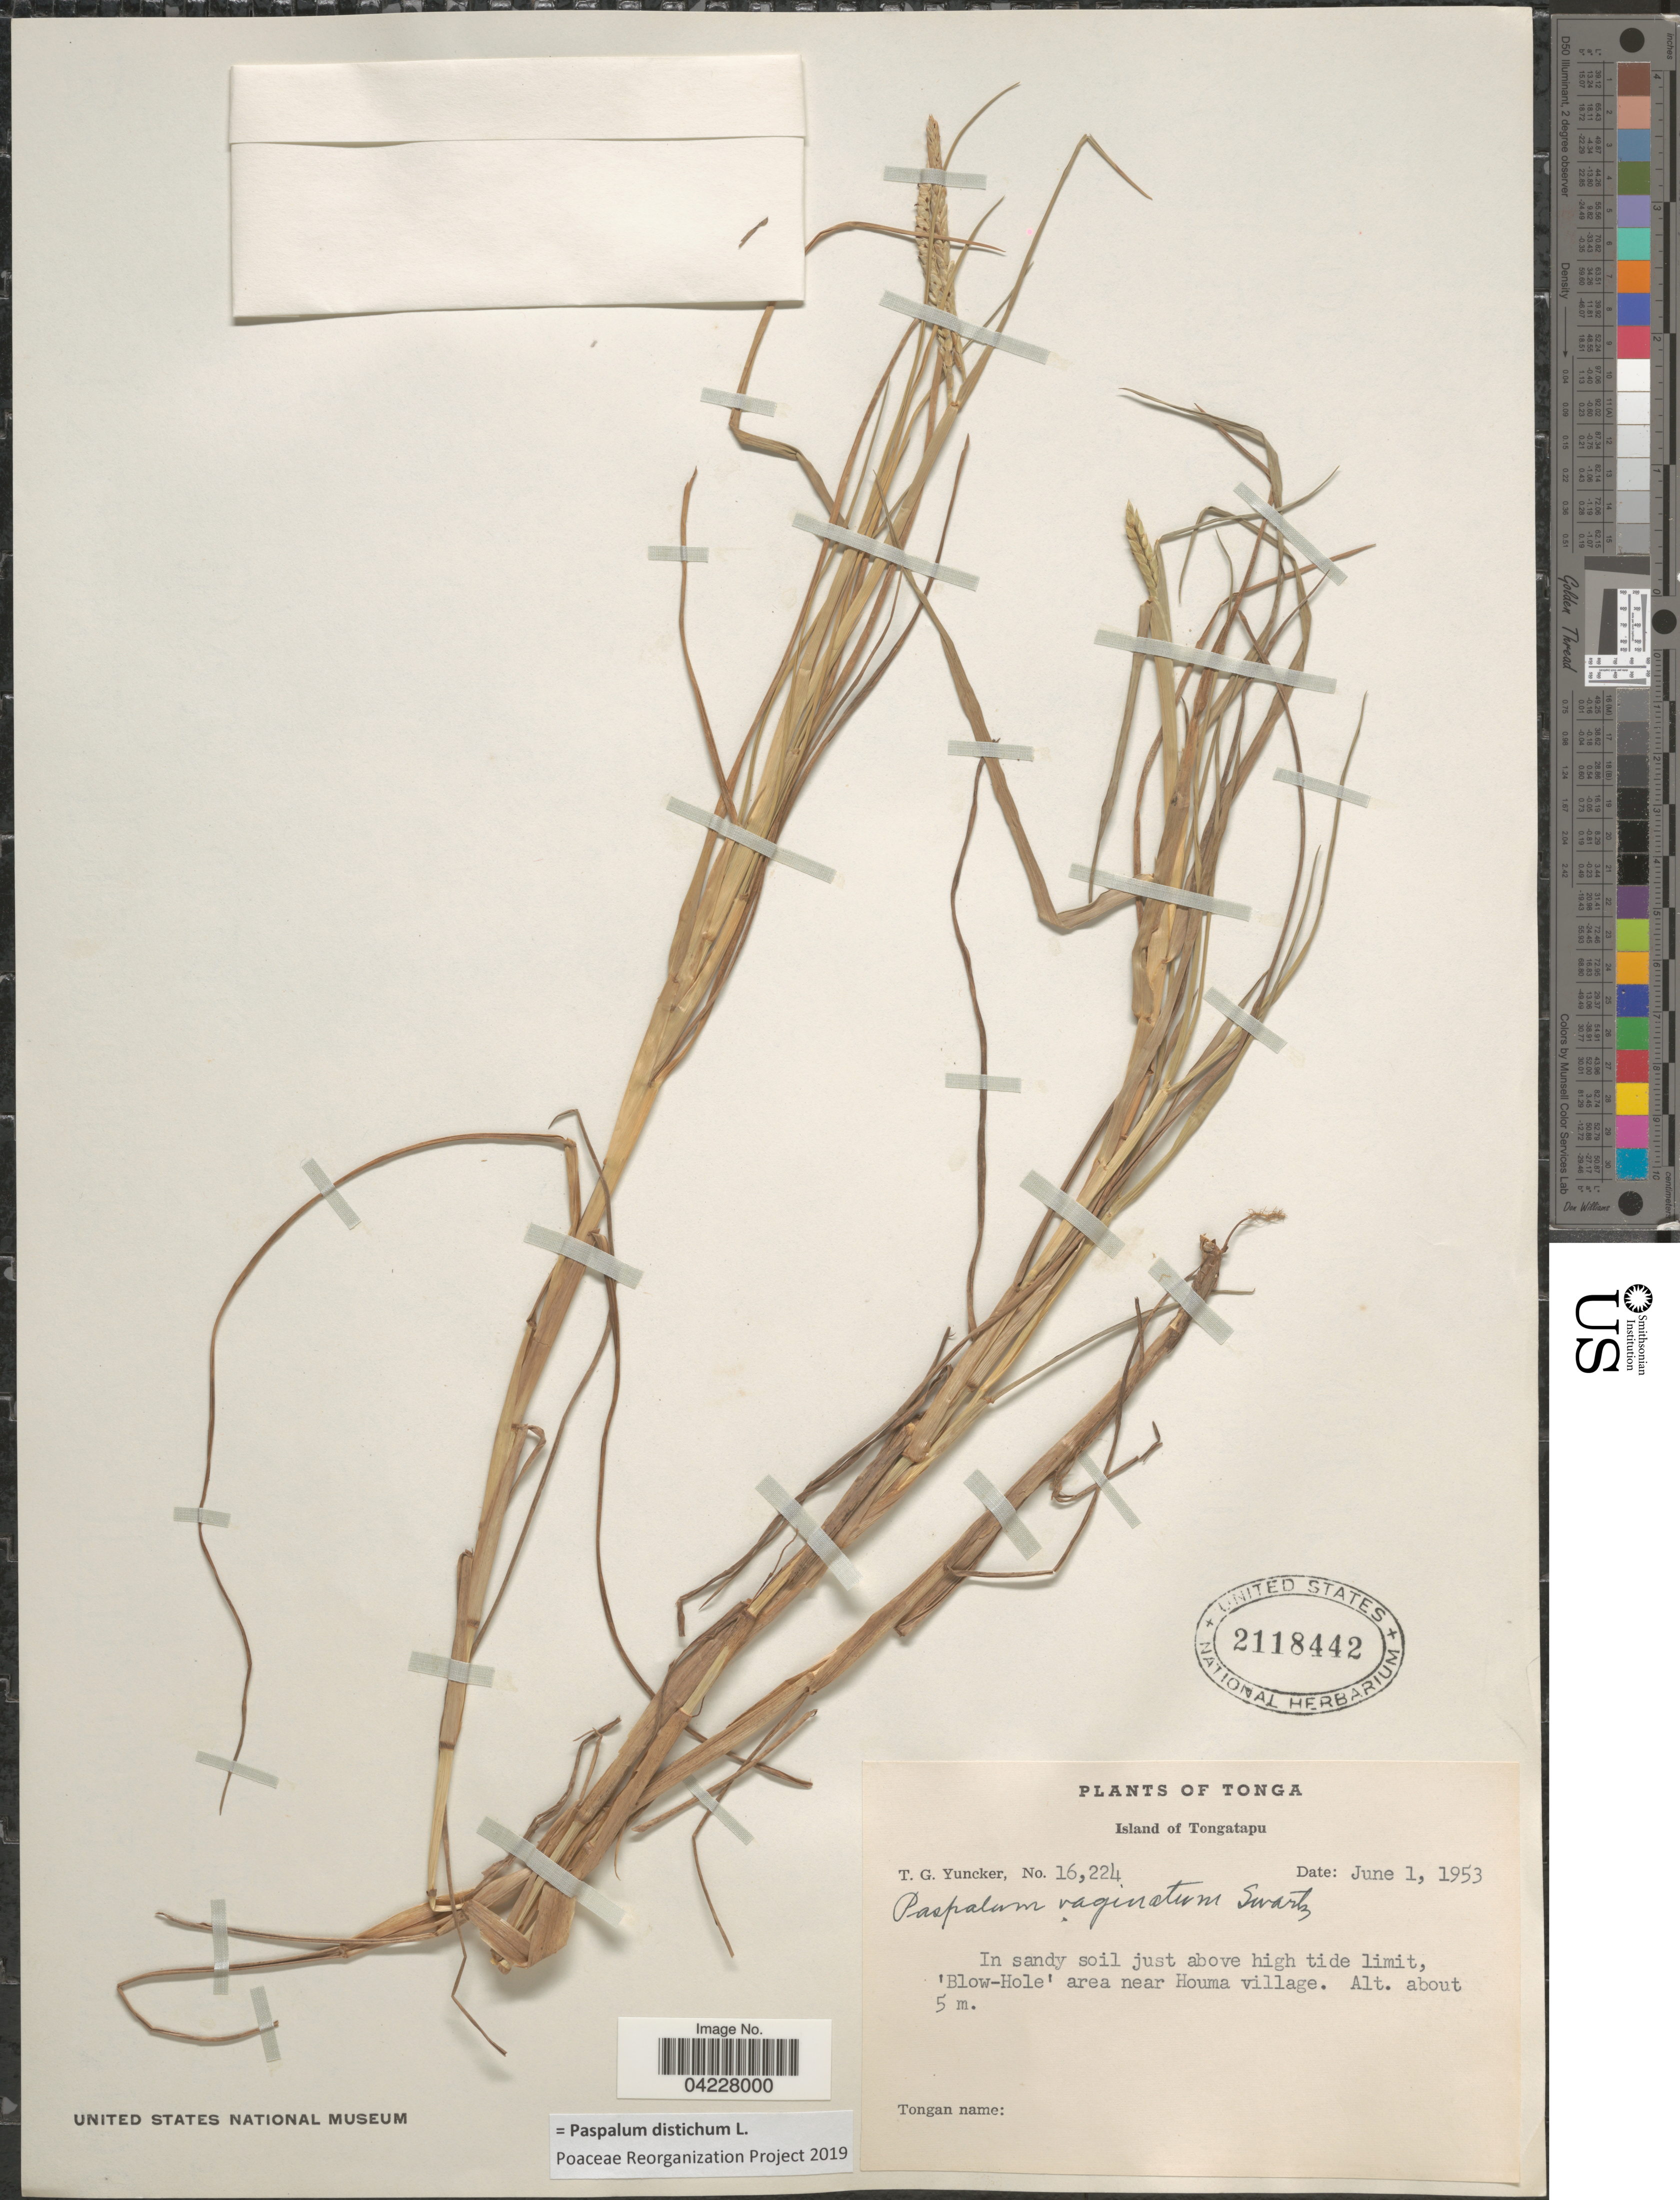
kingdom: Plantae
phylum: Tracheophyta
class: Liliopsida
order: Poales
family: Poaceae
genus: Paspalum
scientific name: Paspalum distichum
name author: L.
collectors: T. G. Yuncker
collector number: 16224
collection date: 1953-06-01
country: Tonga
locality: Island of Tongatapu. In sandy soil just above high tide limit, 'Blow-Hole' area near Houma village.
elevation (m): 5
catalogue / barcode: US 2118442